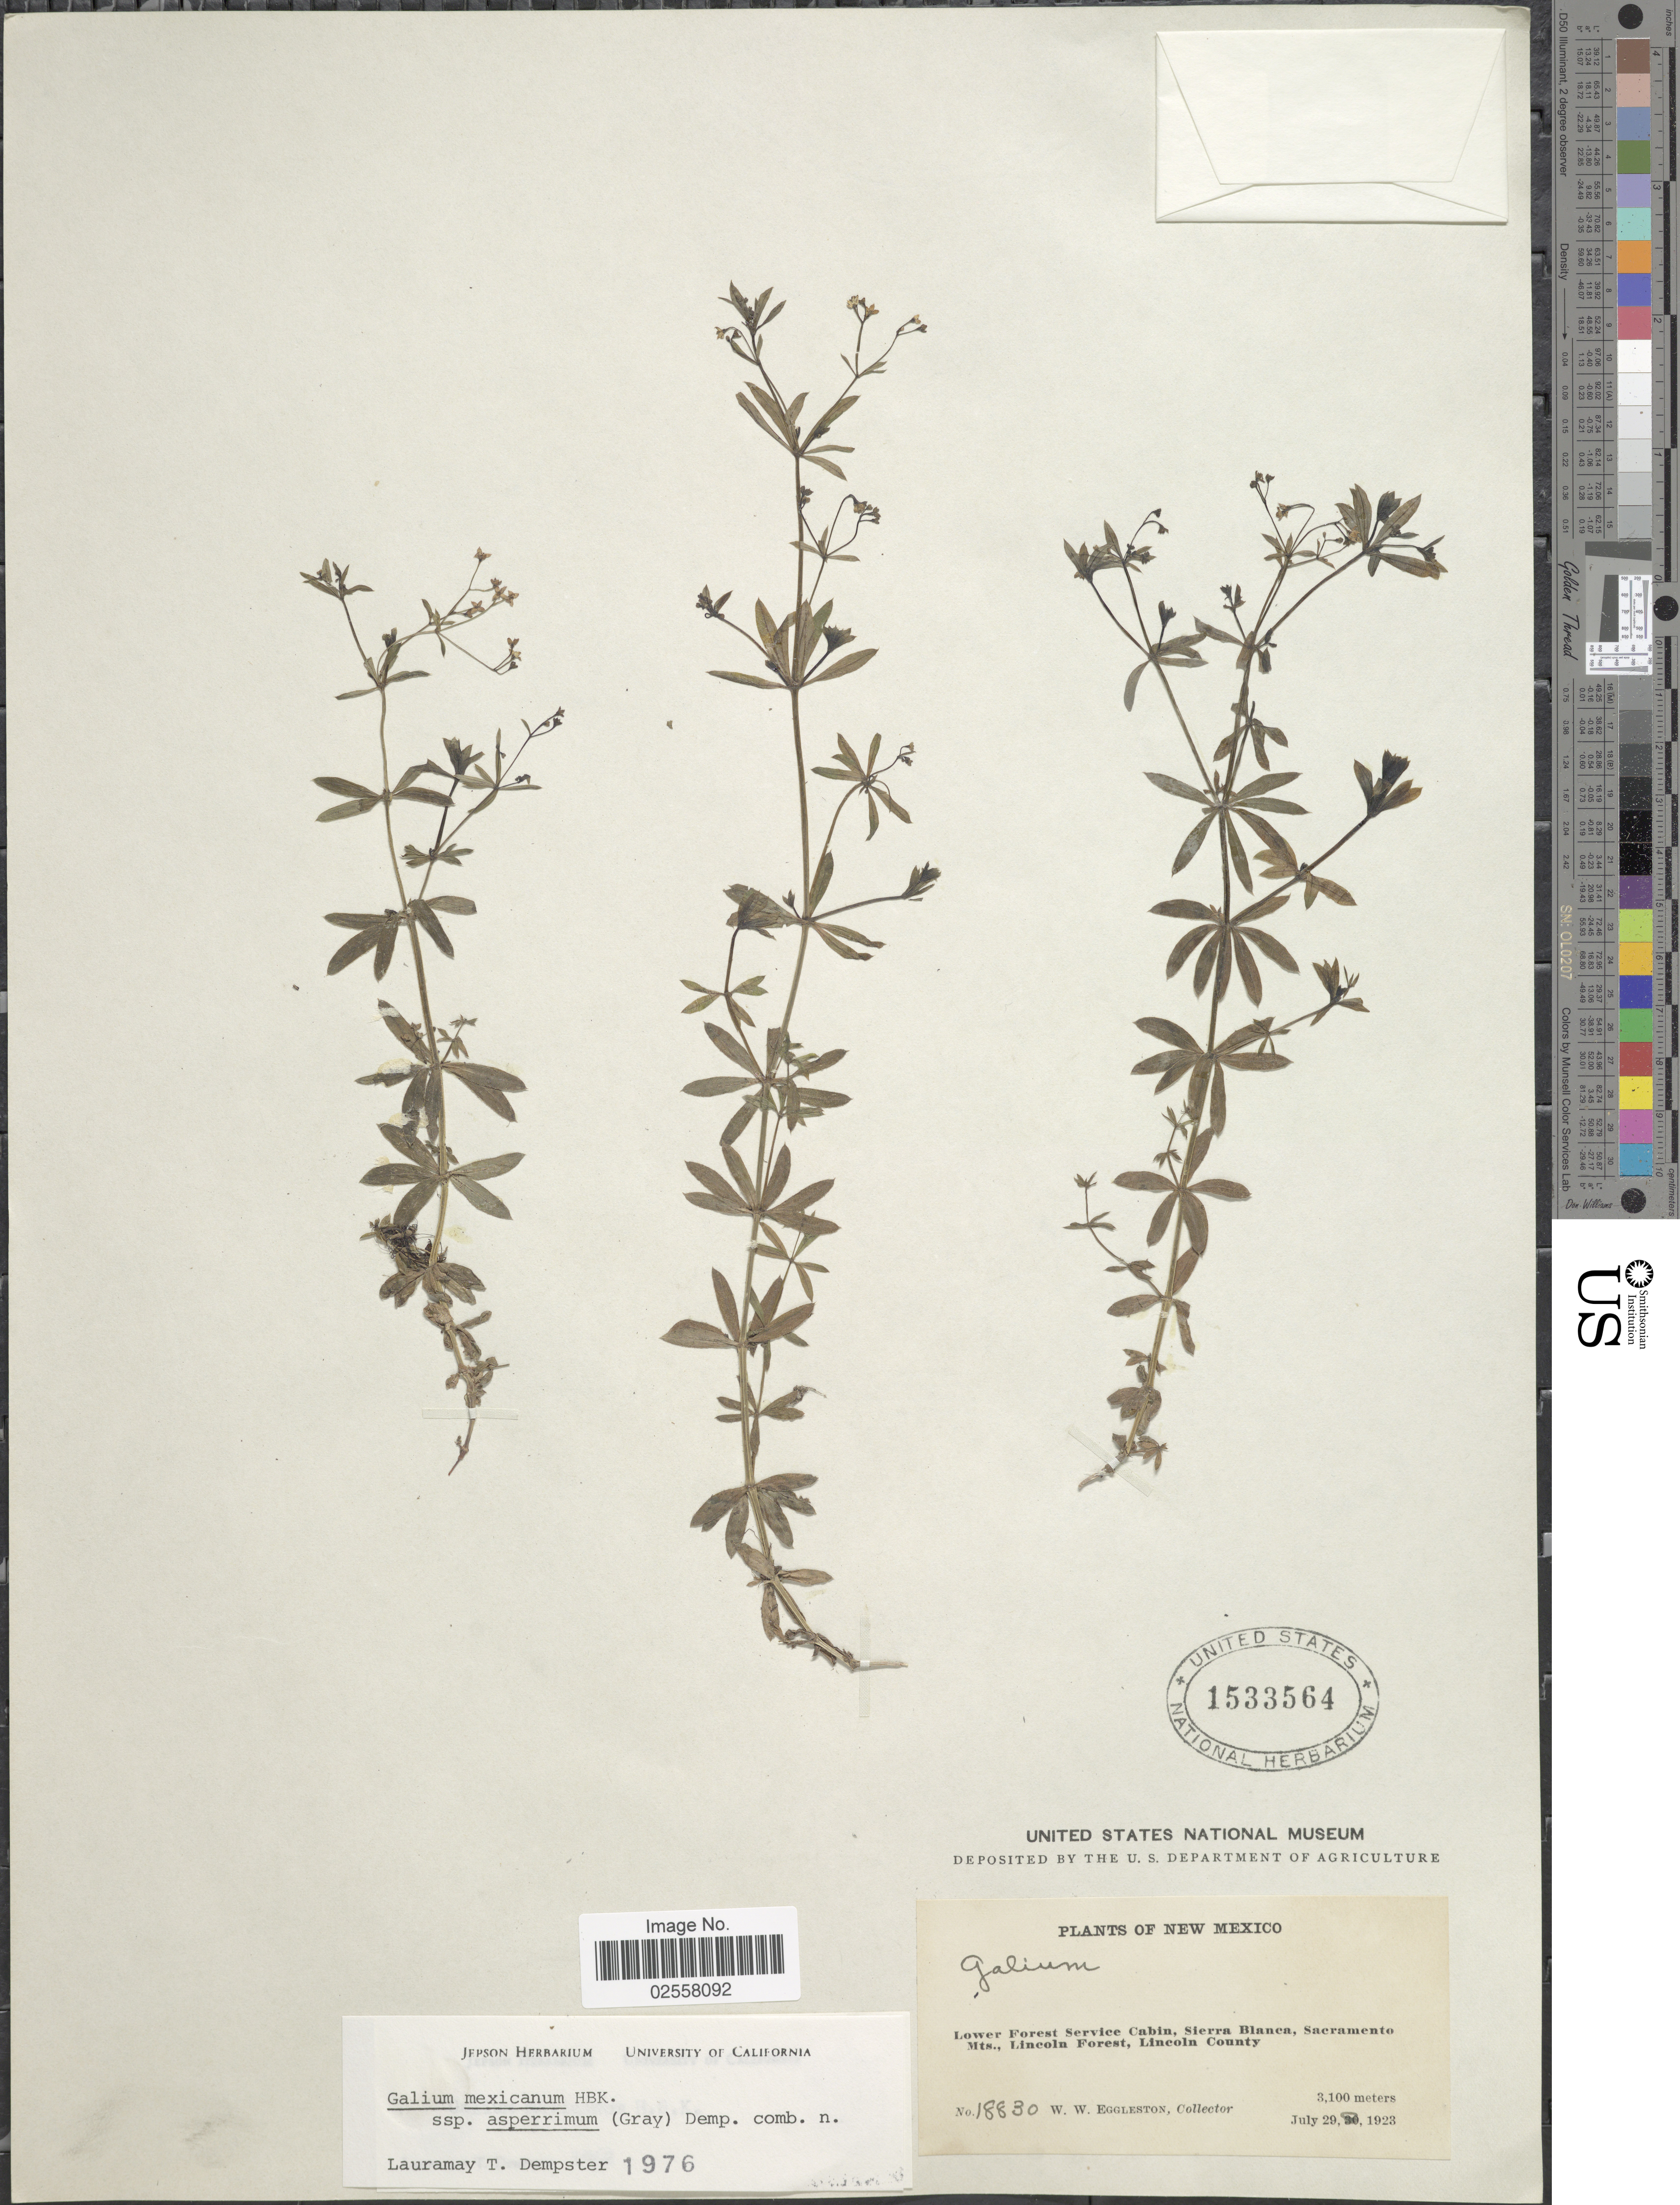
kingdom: Plantae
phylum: Tracheophyta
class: Magnoliopsida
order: Gentianales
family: Rubiaceae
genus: Galium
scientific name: Galium mexicanum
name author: Kunth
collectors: W. W. Eggleston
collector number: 18830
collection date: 1923-07-29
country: United States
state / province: New Mexico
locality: Lower Forest Service Cabin, Sierra Blanca, Sacramento Mts., Lincoln Forest, Lincoln County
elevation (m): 3100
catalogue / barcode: US 1533564